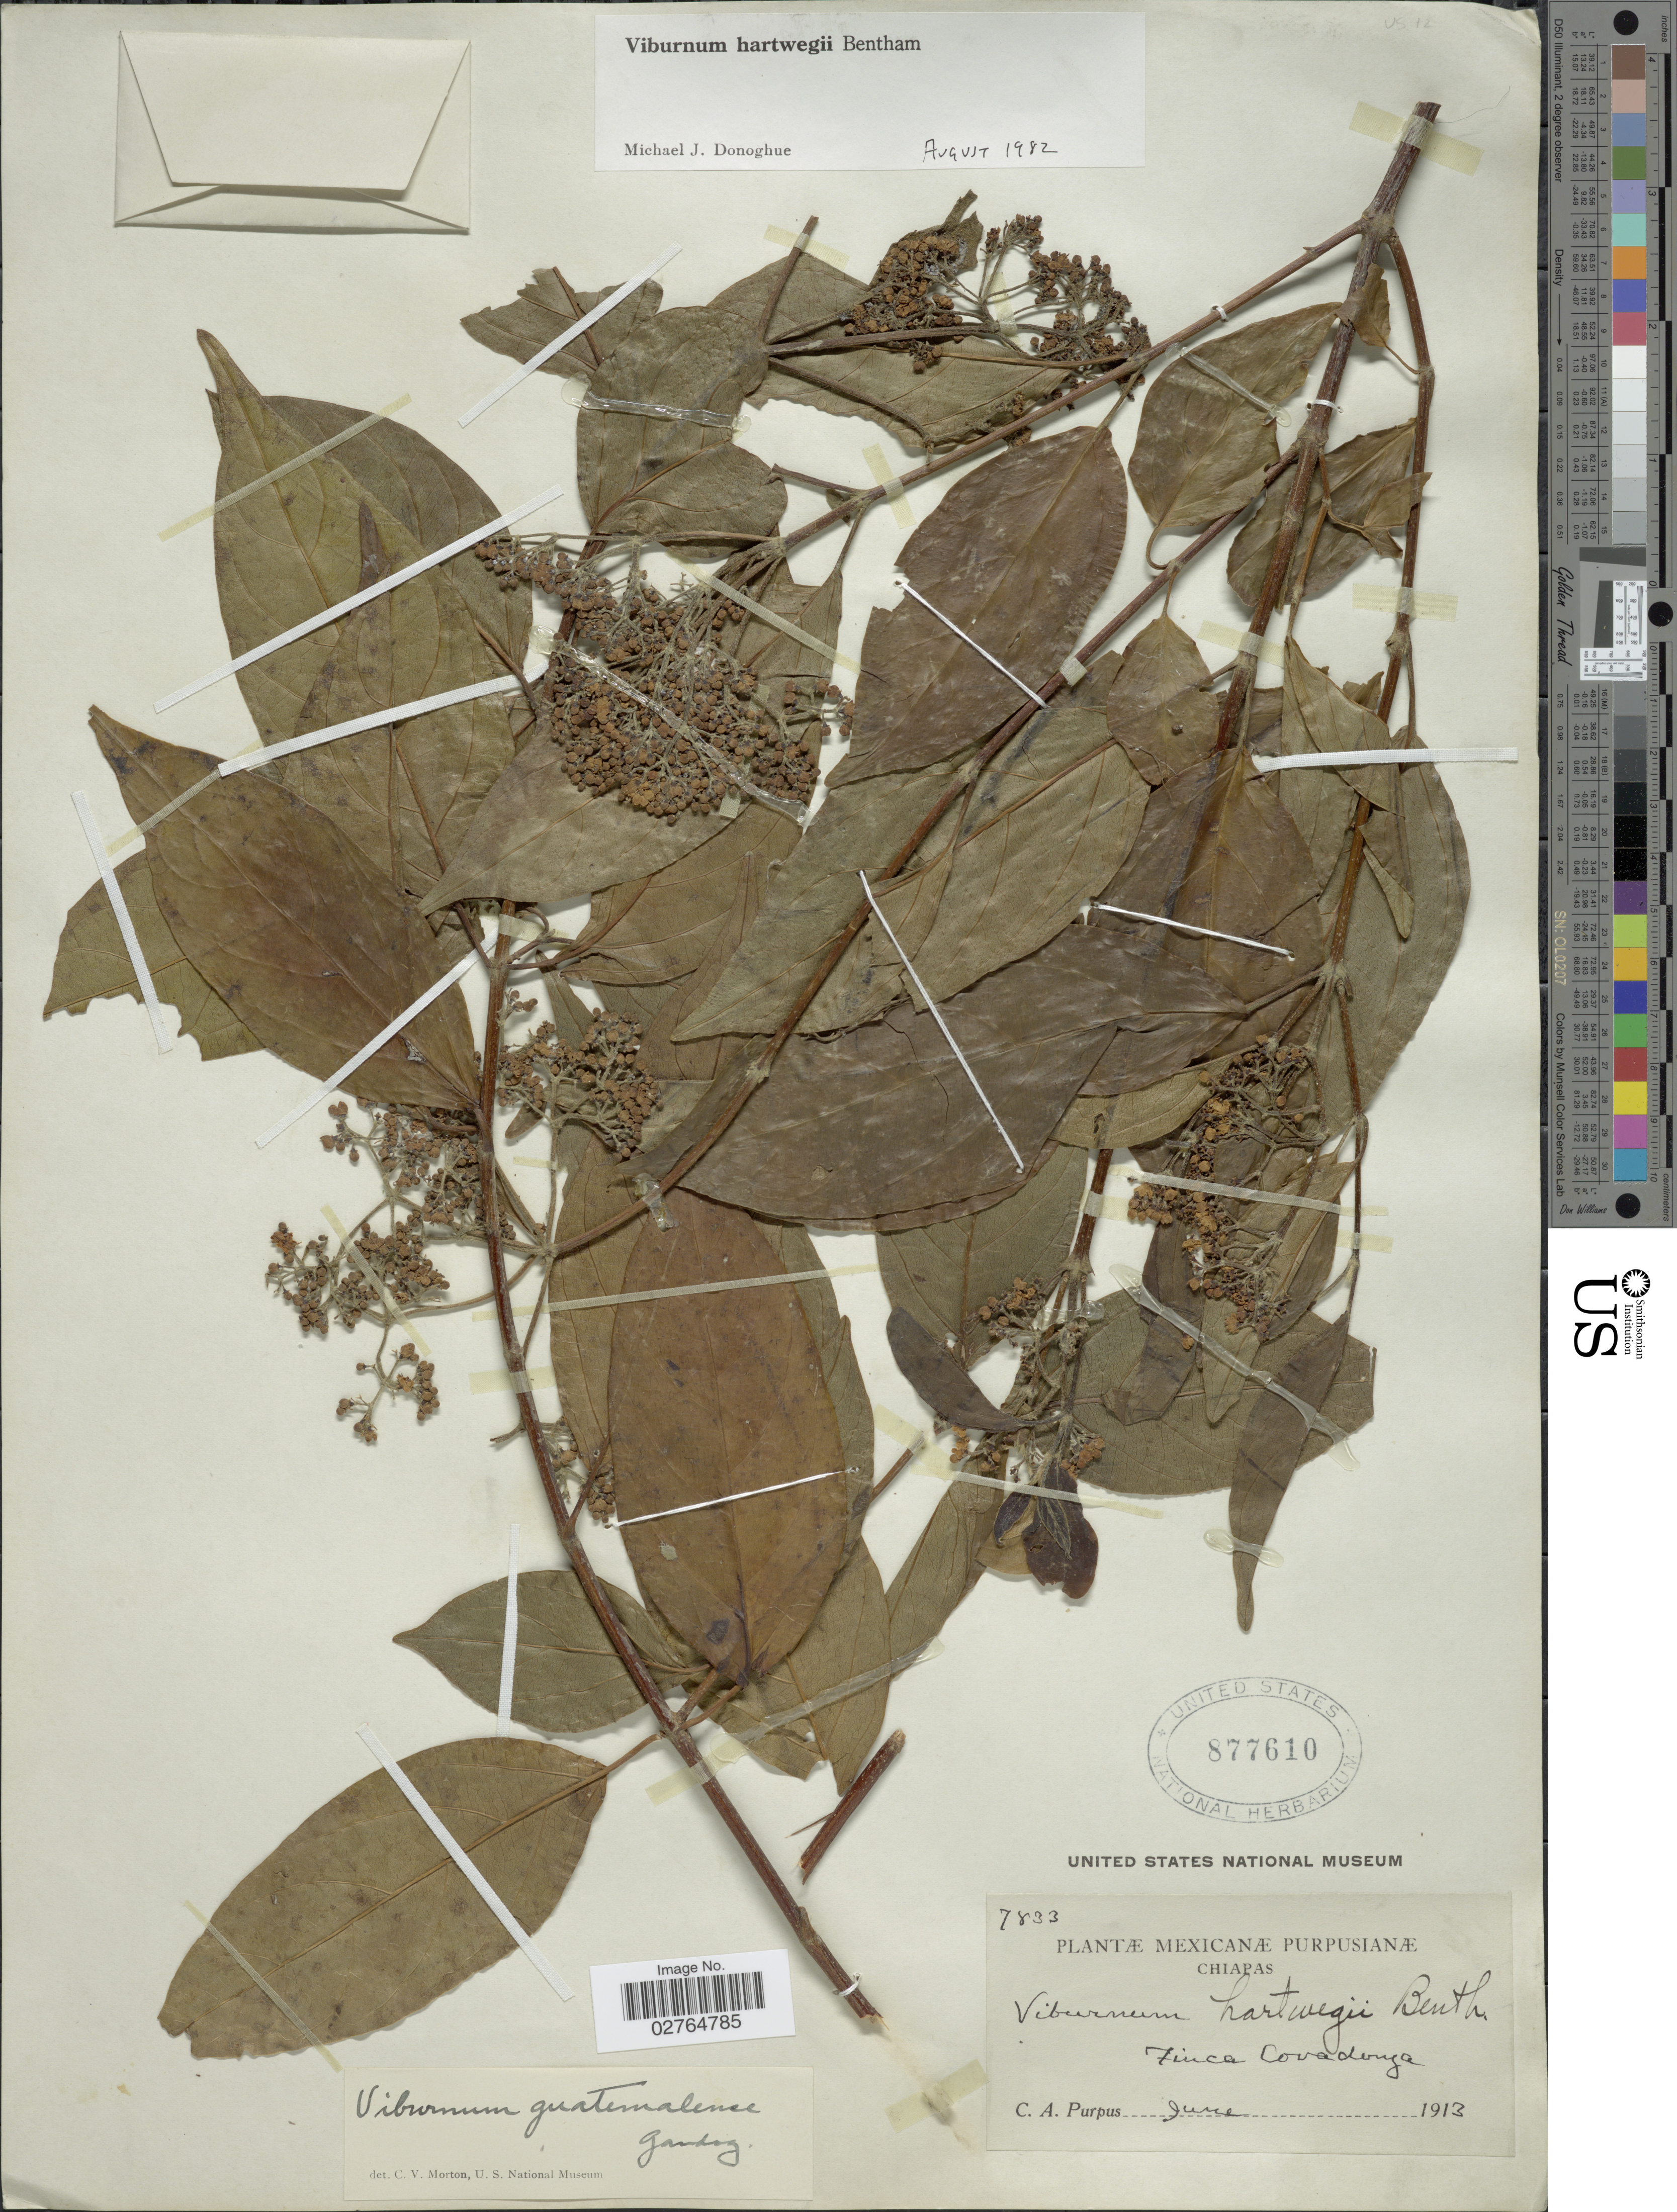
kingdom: Plantae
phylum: Tracheophyta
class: Magnoliopsida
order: Dipsacales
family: Viburnaceae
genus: Viburnum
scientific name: Viburnum hartwegii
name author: Benth.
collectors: C. A. Purpus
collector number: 7833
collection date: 1913-06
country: Mexico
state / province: Chiapas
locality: Finca Covadunga.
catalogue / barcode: US 877610